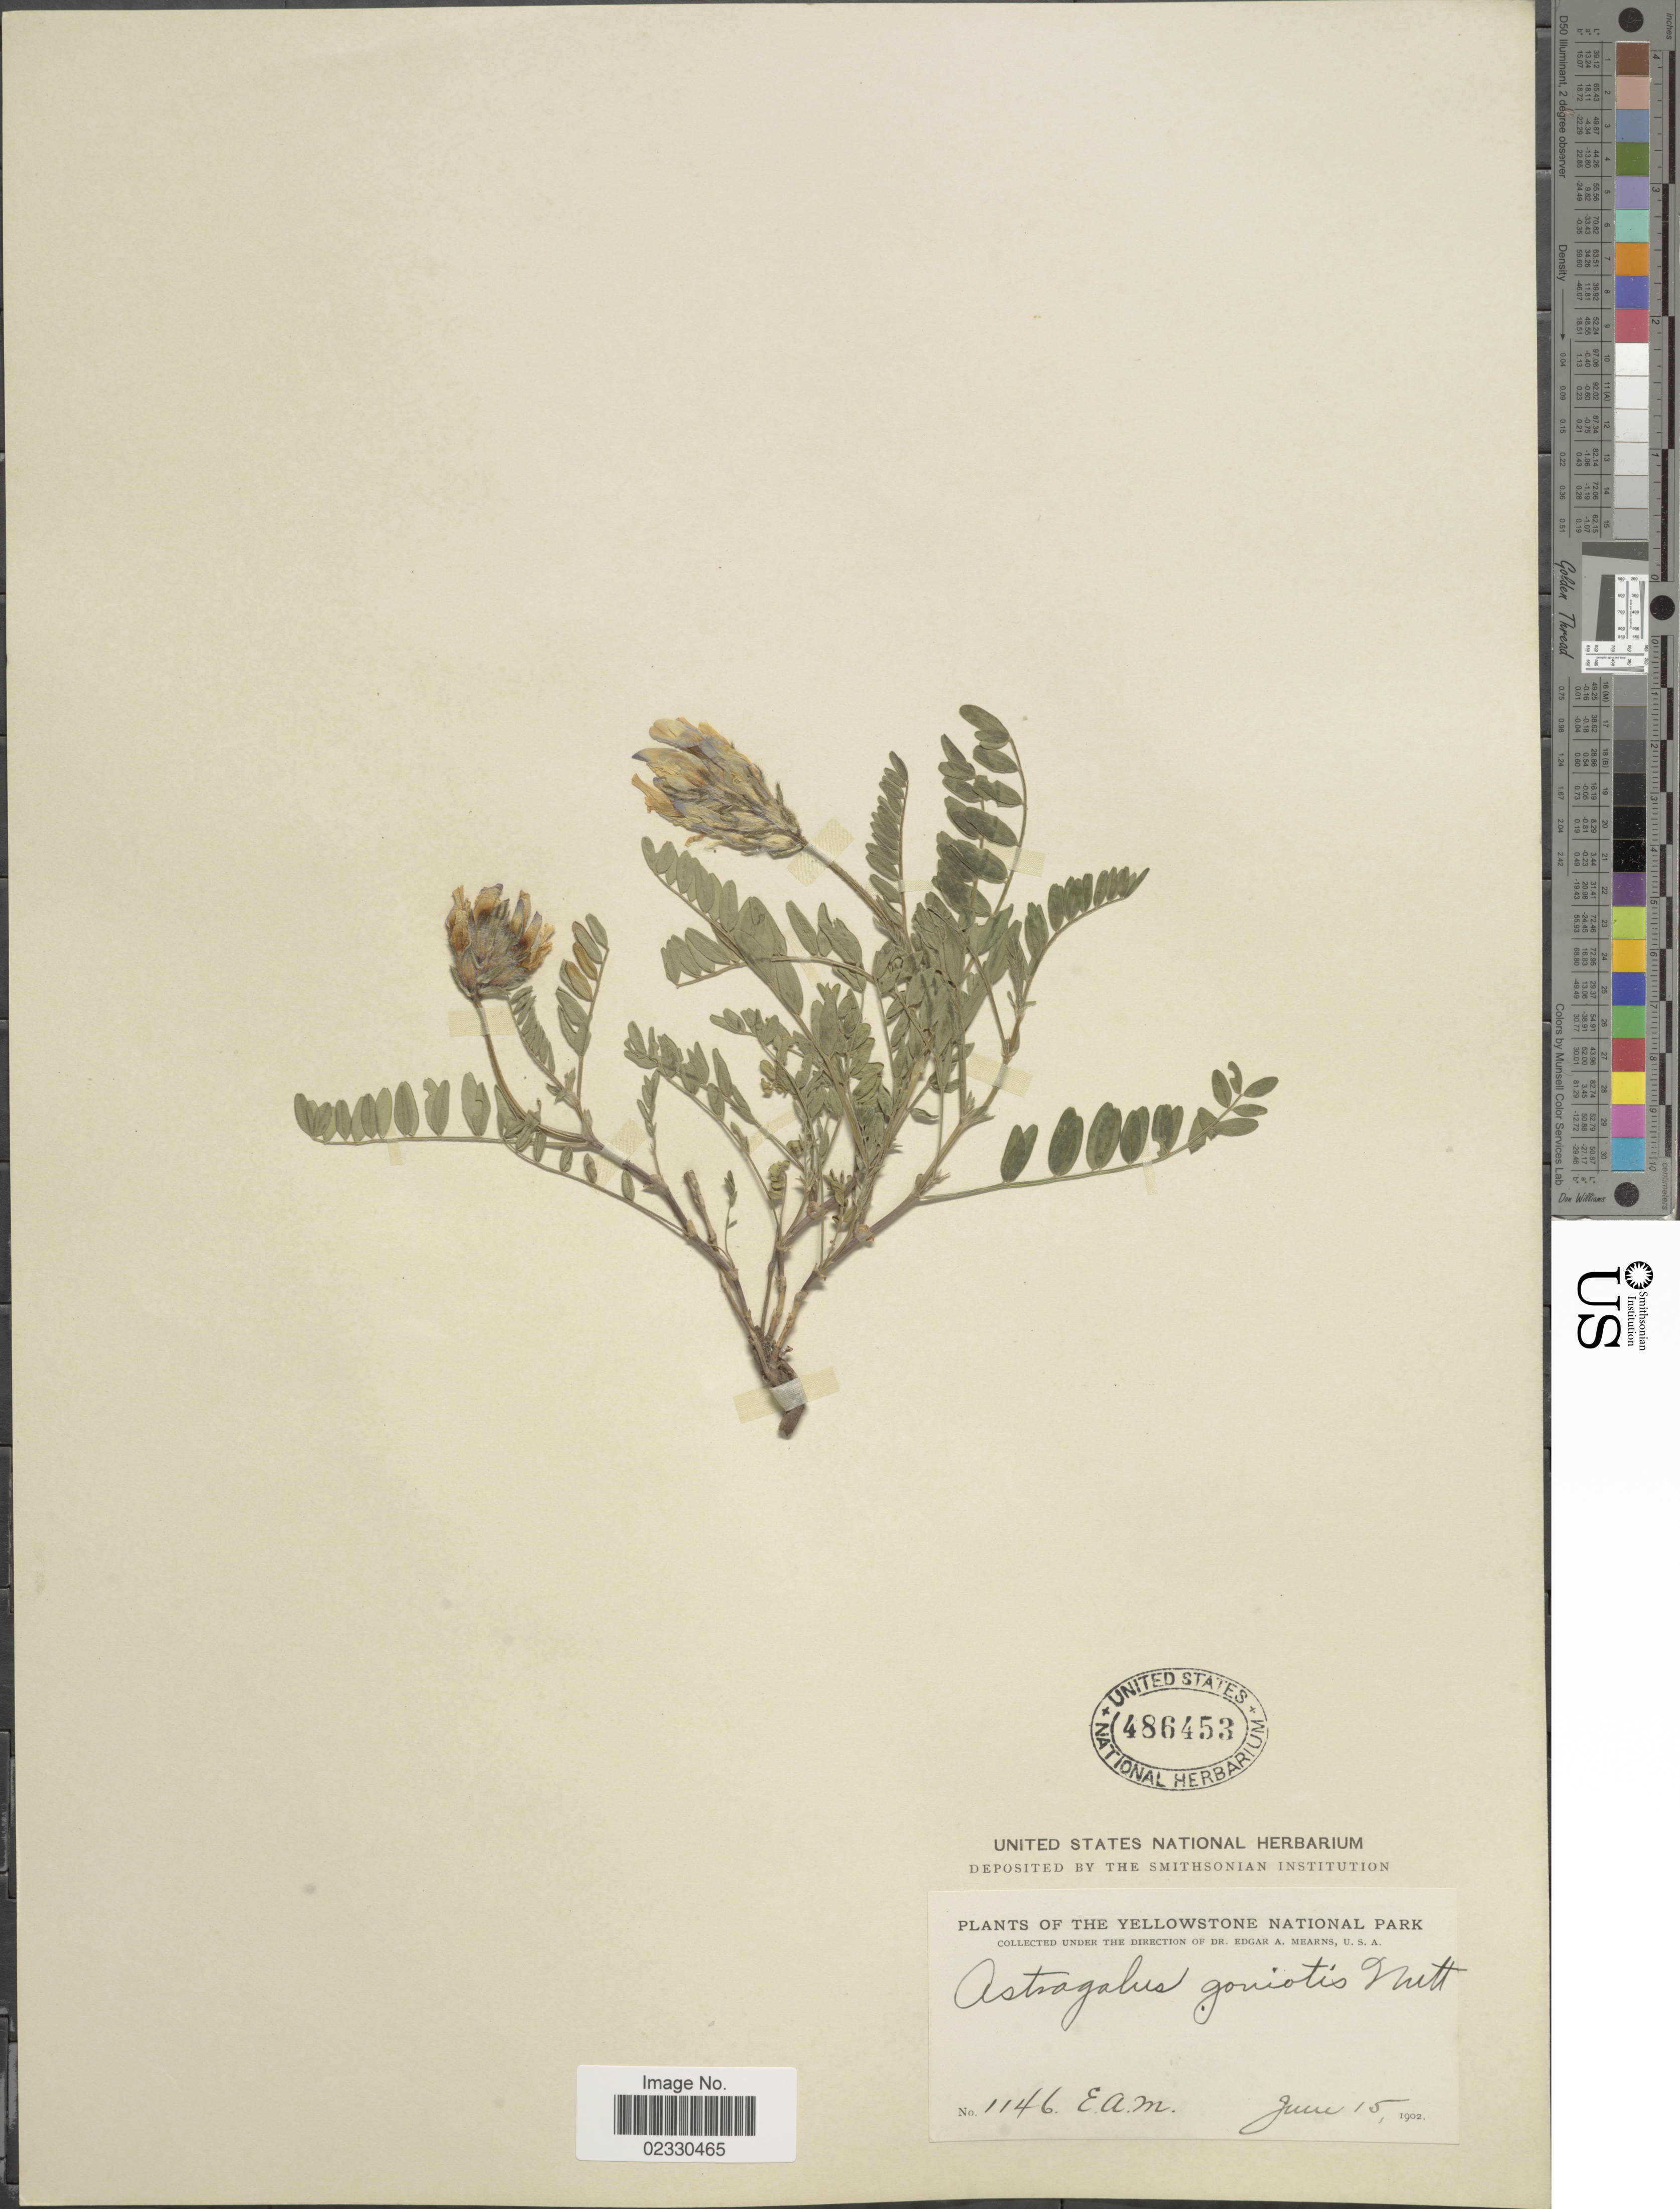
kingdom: Plantae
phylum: Tracheophyta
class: Magnoliopsida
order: Fabales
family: Fabaceae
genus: Astragalus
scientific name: Astragalus dasyglottis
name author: DC.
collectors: E. A. Mearns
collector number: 1146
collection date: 1902-06-15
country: United States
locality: The Yellowstone National Park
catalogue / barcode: US 486453